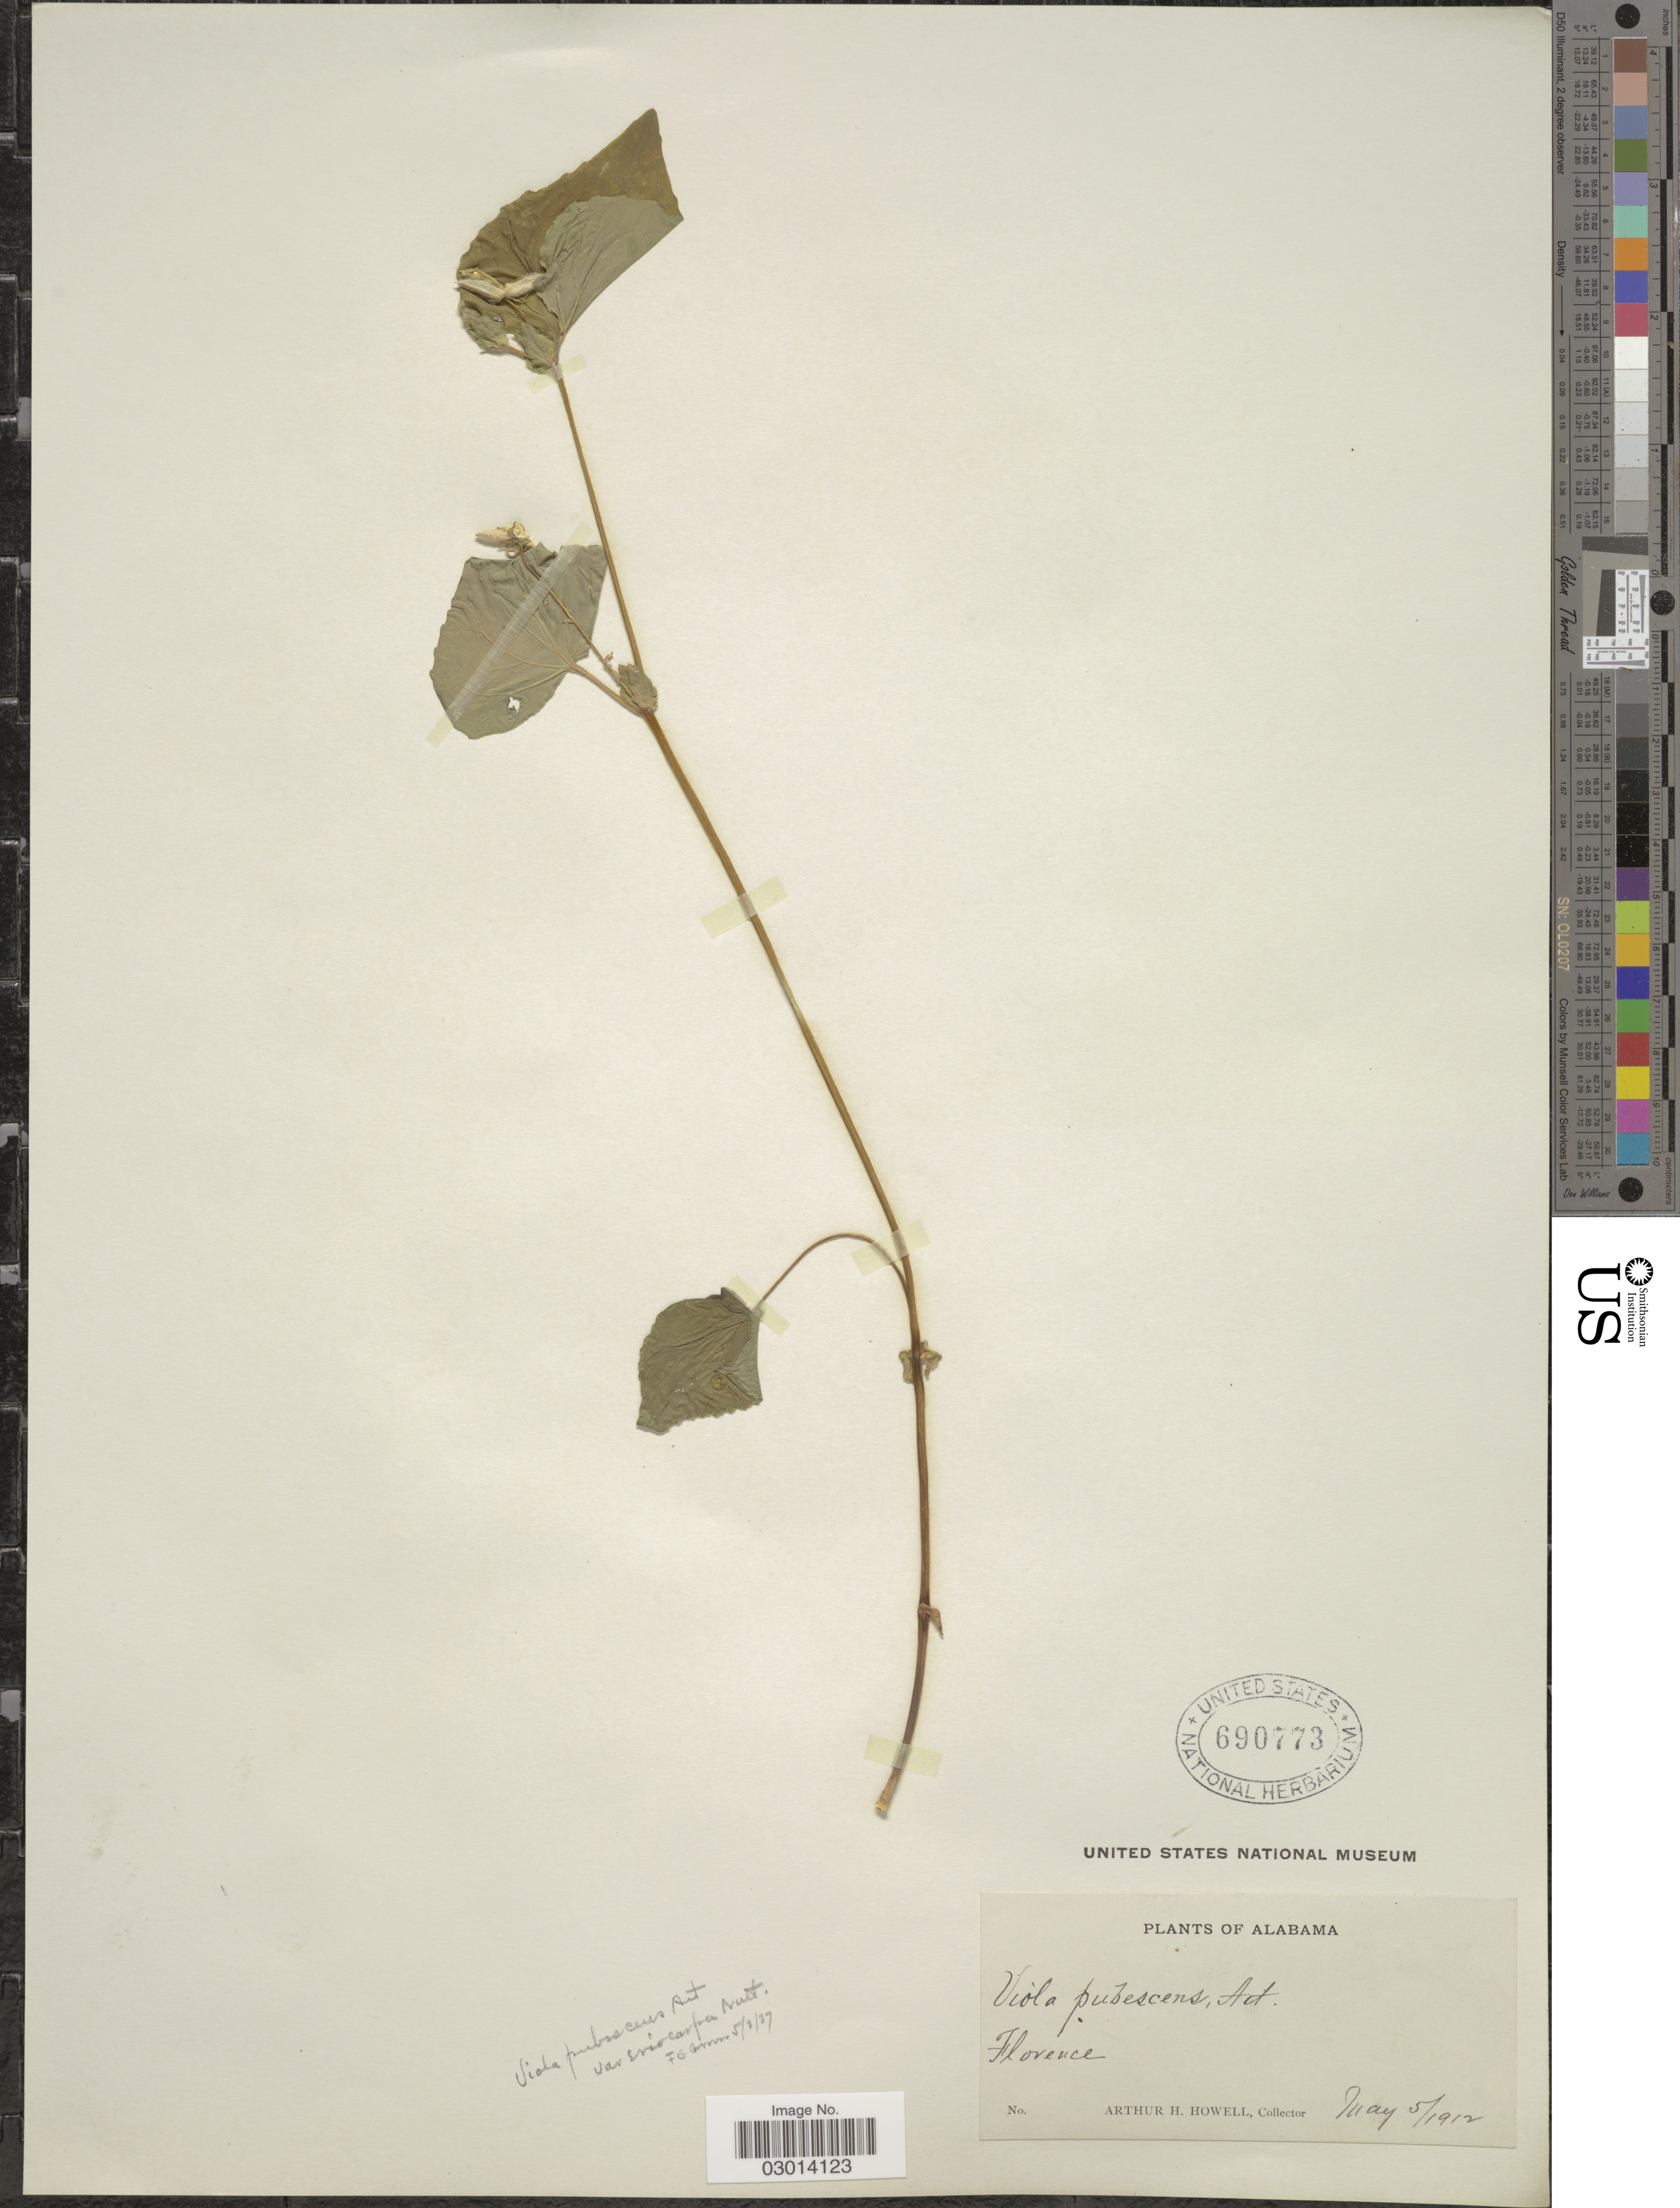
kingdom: Plantae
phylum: Tracheophyta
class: Magnoliopsida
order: Malpighiales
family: Violaceae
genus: Viola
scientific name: Viola pubescens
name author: Aiton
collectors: A. Howell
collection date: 1912-05-05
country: United States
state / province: Alabama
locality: Florence.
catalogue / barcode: US 690773